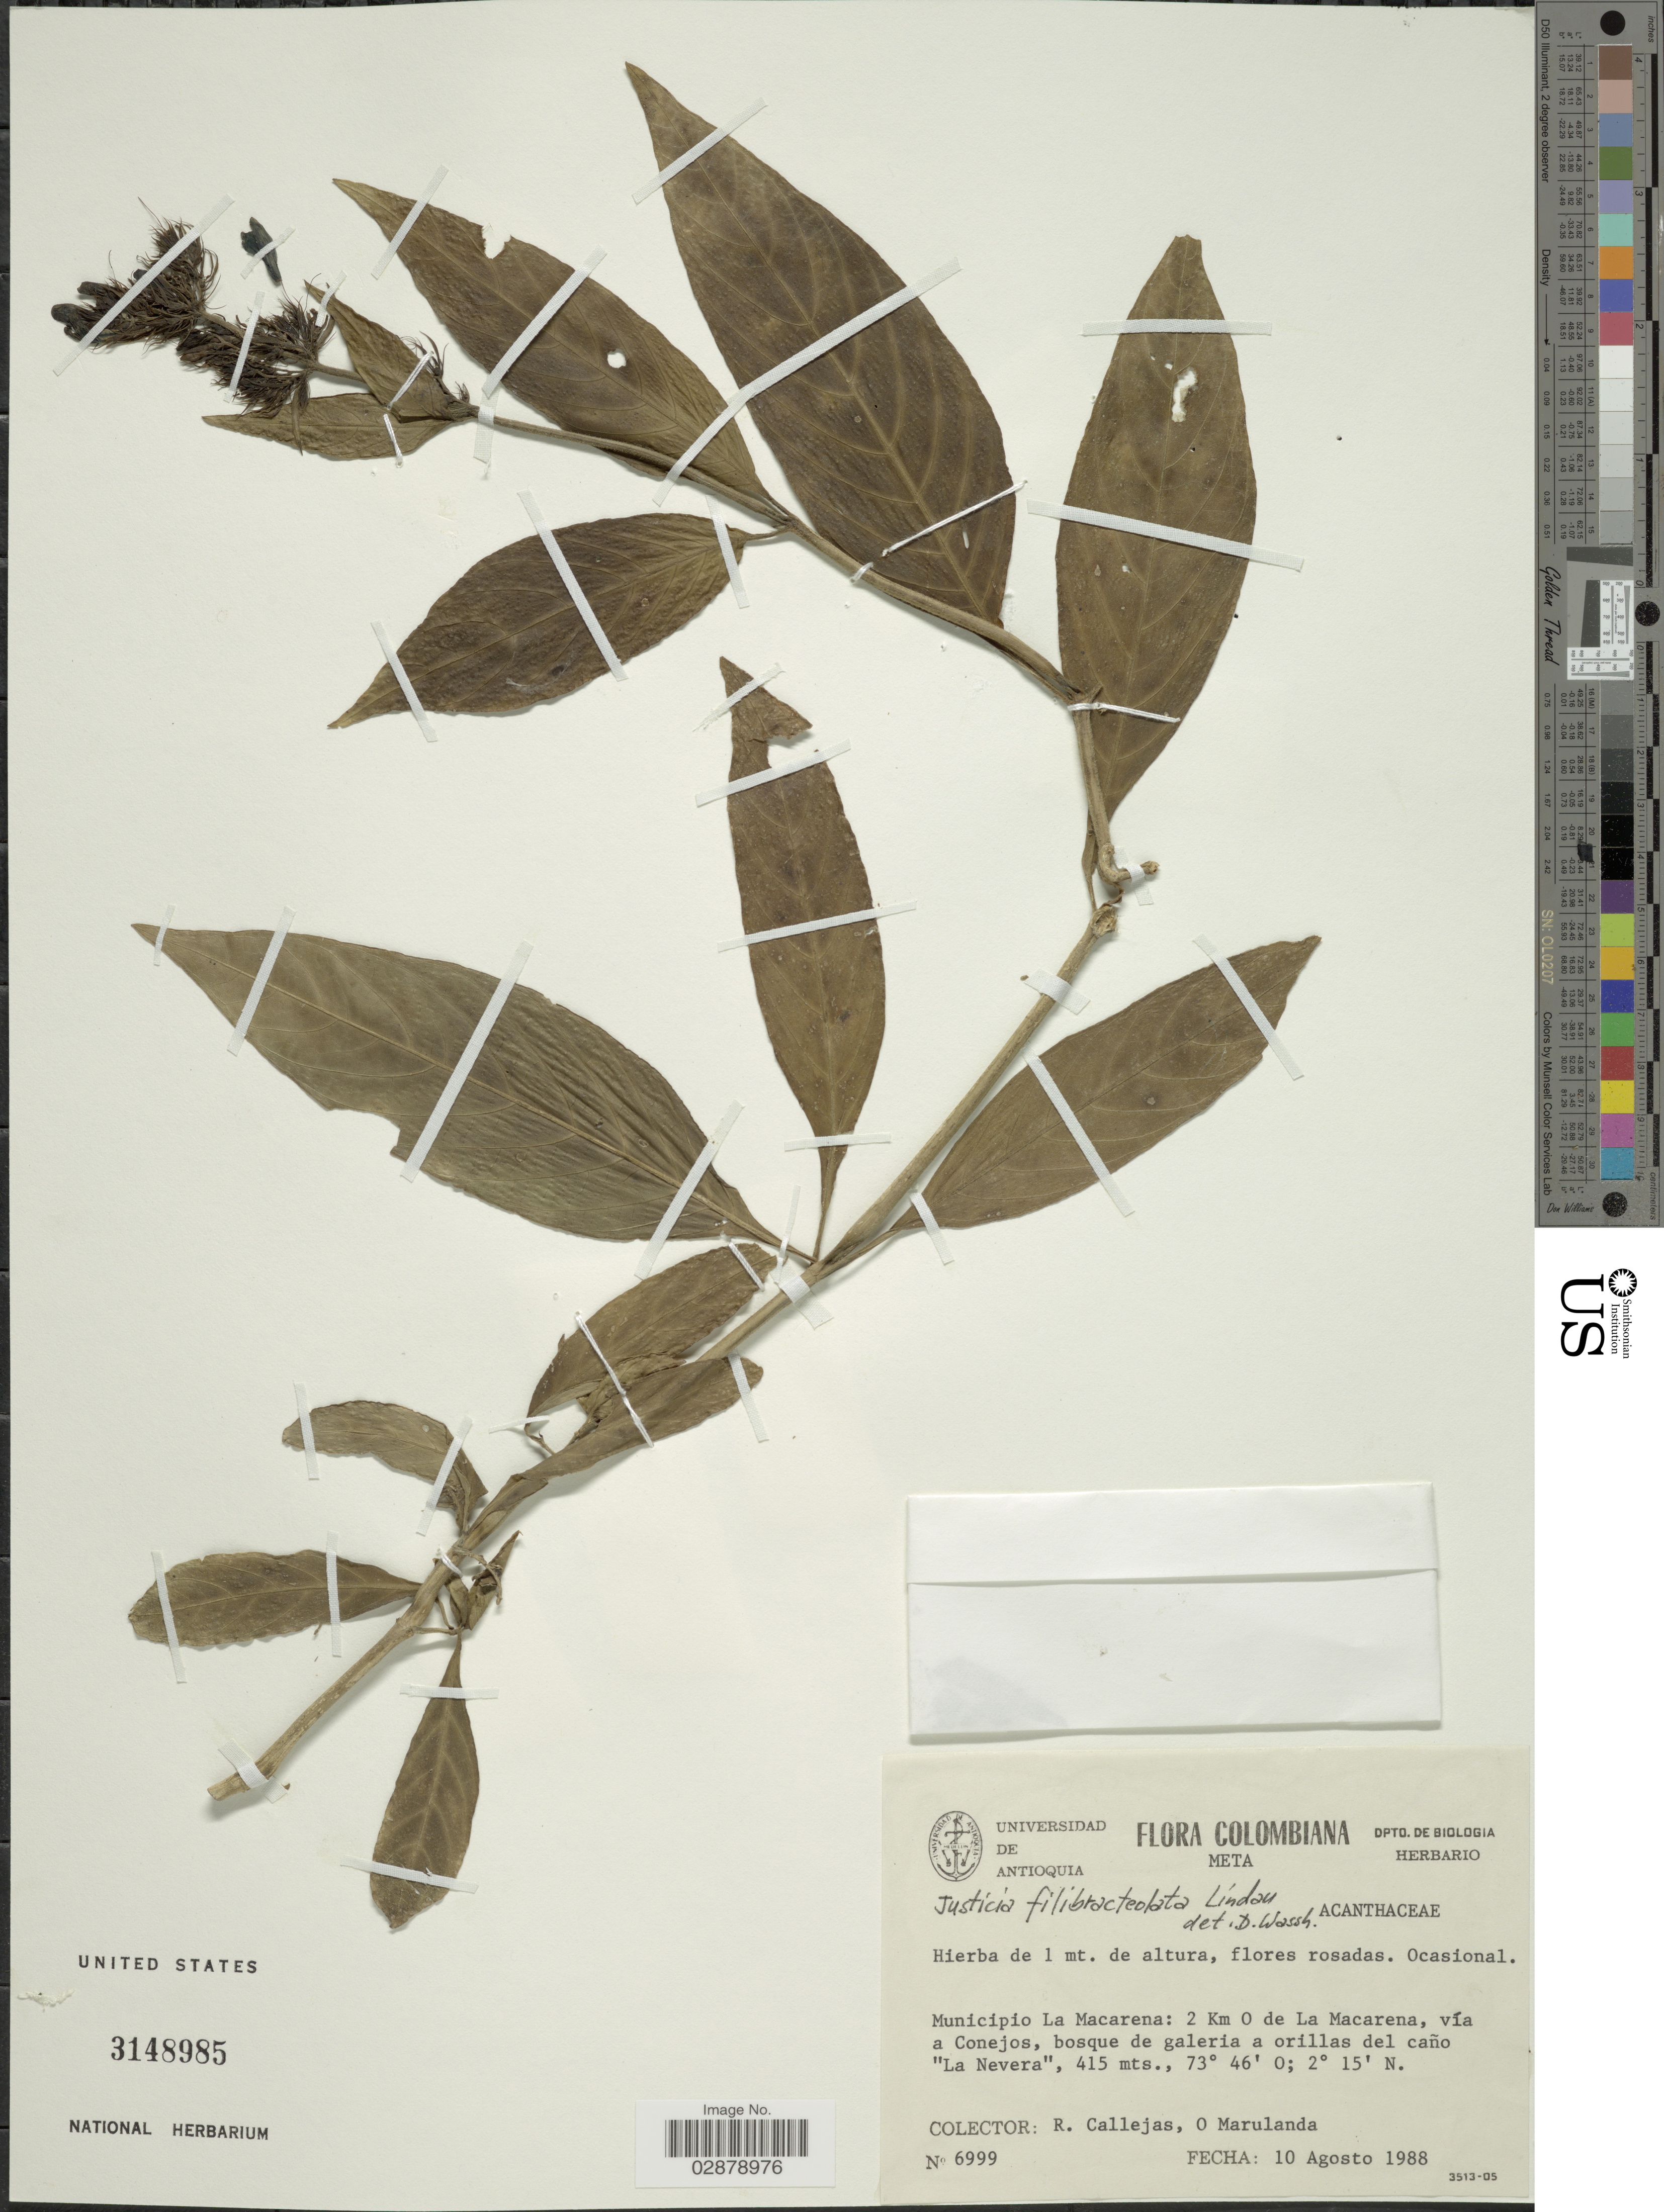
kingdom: Plantae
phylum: Tracheophyta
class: Magnoliopsida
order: Lamiales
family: Acanthaceae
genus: Justicia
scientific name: Justicia filibracteolata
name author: Lindau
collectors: R. Callejas & O. Marulanda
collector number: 6999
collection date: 1988-08-10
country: Colombia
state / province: Meta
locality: Municipio La Macarena: 2 km O de La Macarena, vía a Conejos, bosque de galeria a orillas del caño "La Nevera".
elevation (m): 415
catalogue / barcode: US 3148985